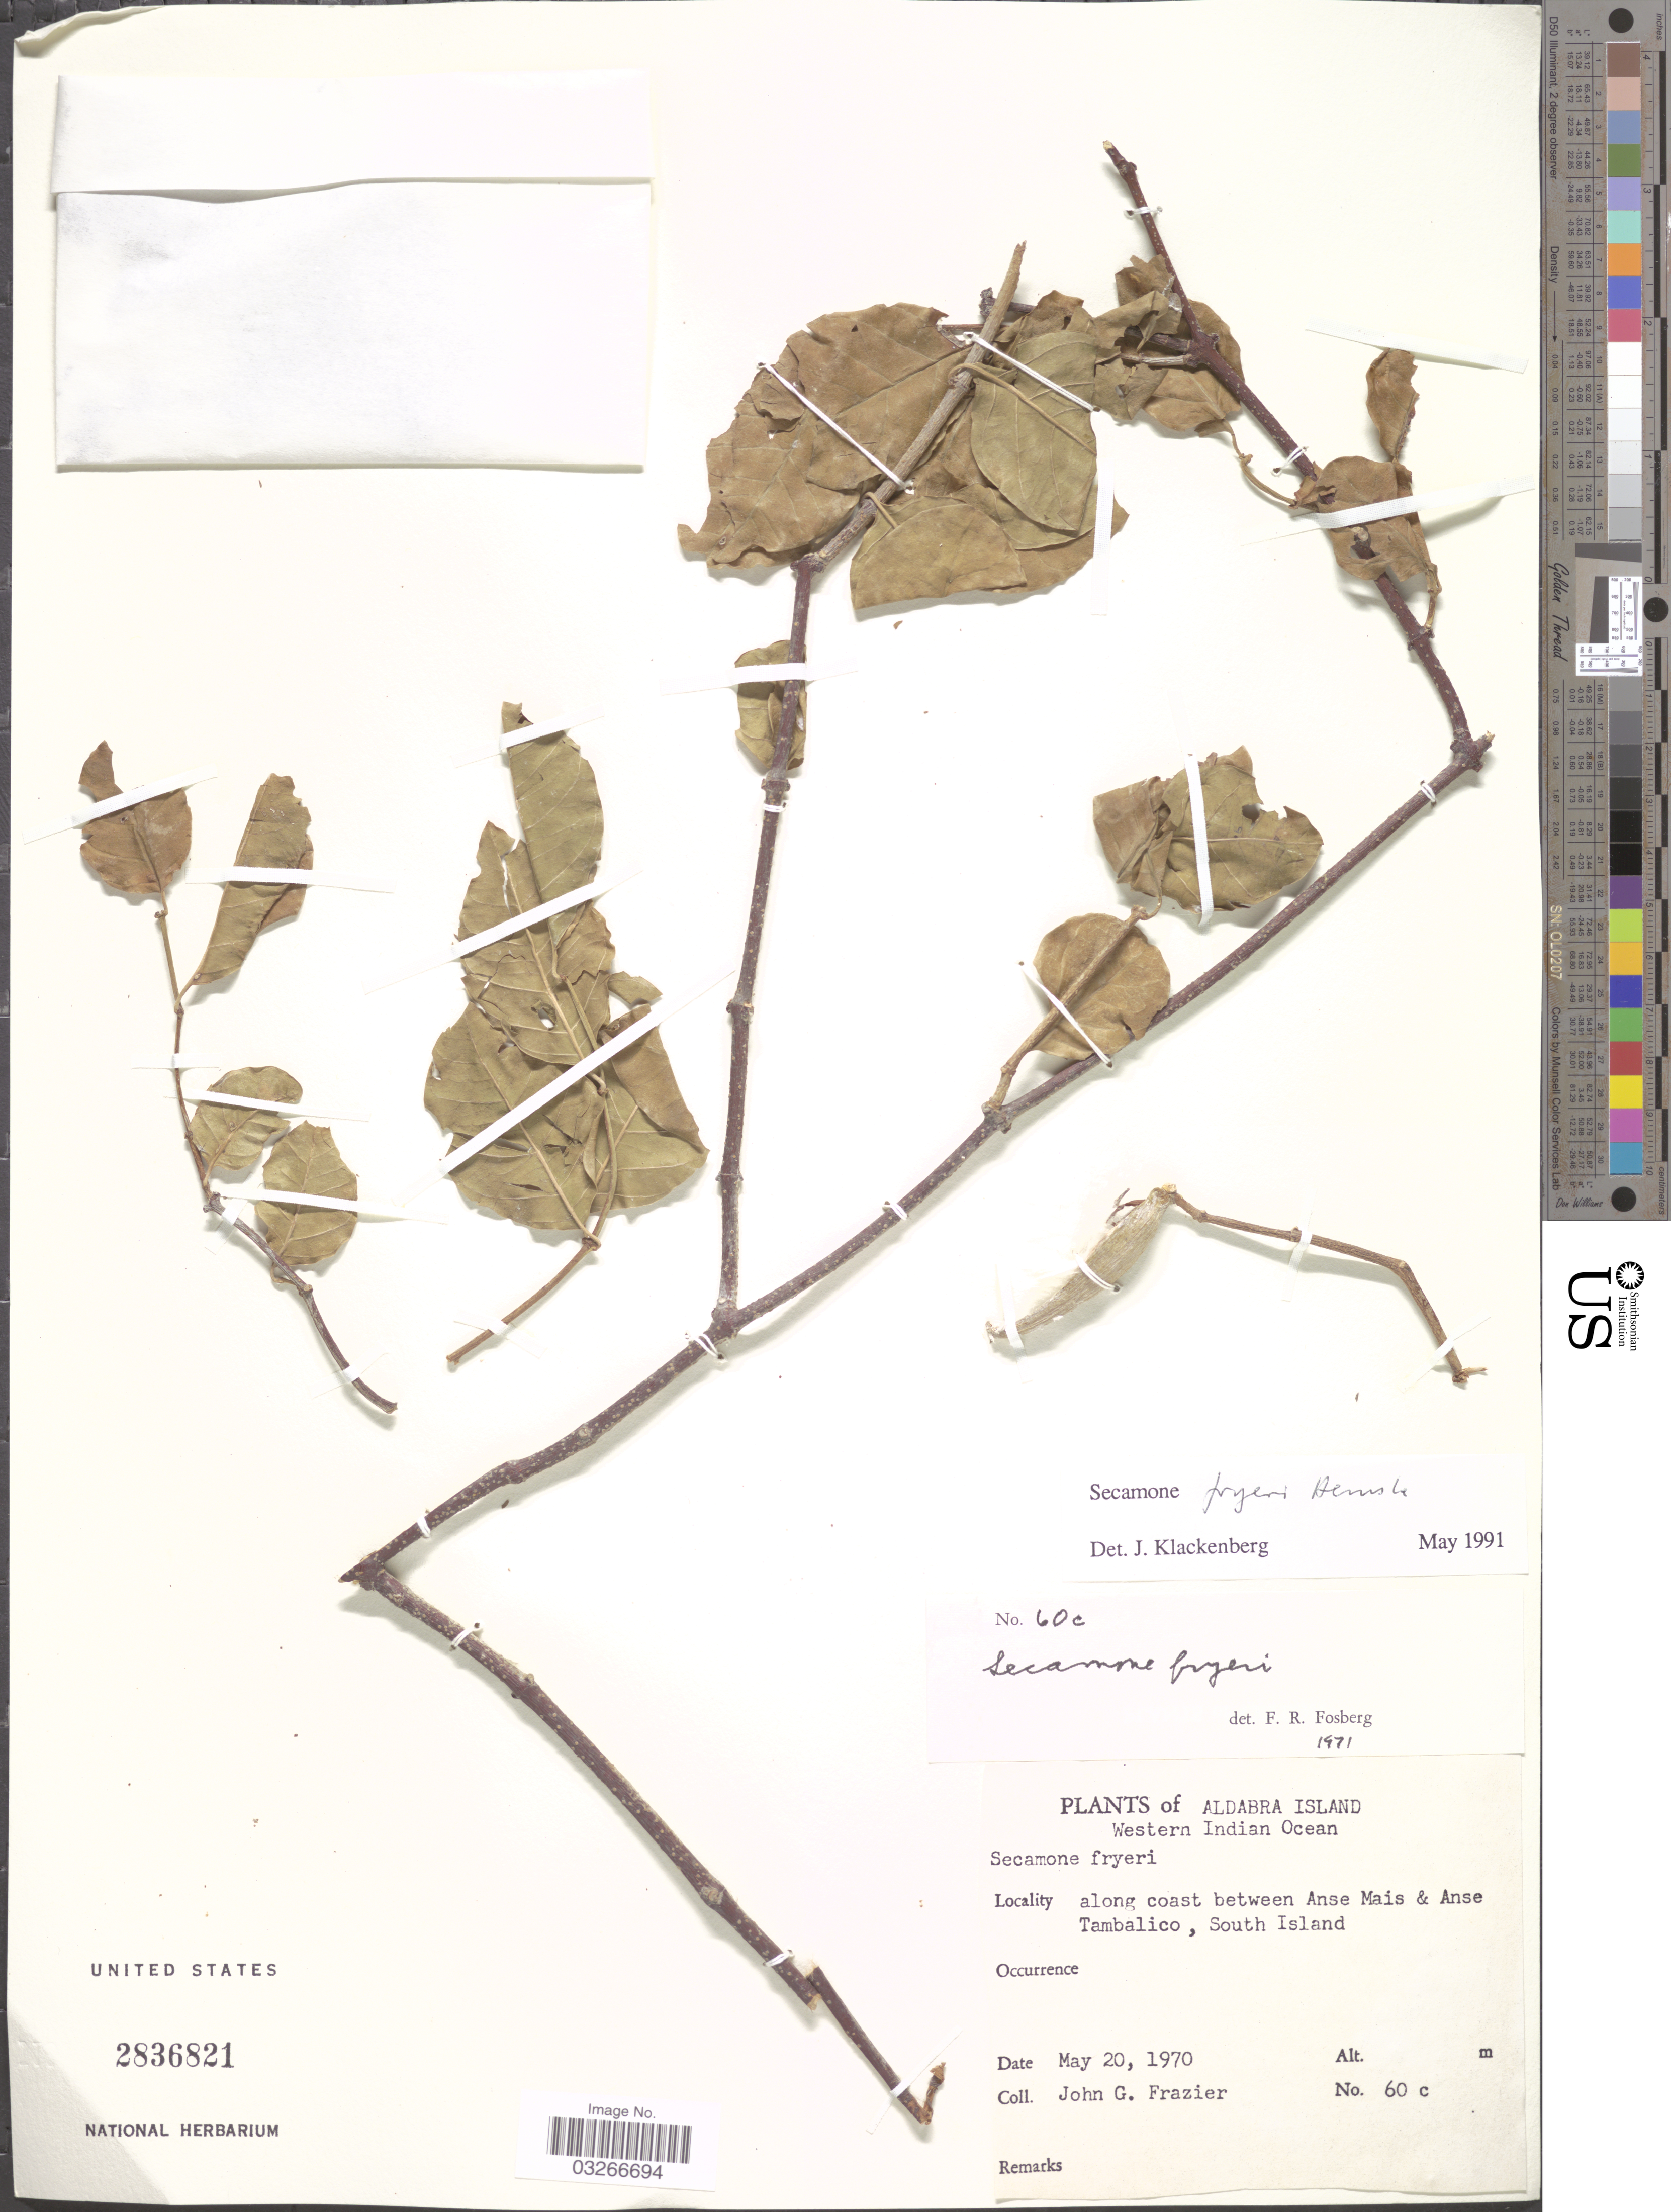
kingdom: Plantae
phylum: Tracheophyta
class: Magnoliopsida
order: Gentianales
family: Apocynaceae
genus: Secamone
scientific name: Secamone fryeri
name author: Hemsl.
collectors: J. Frazier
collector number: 60c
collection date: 1970-05-20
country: Seychelles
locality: Aldabra Island, Western Indian Ocean, along coast between Anse Mais & Anse Tambalico, South Island.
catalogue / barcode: US 2836821